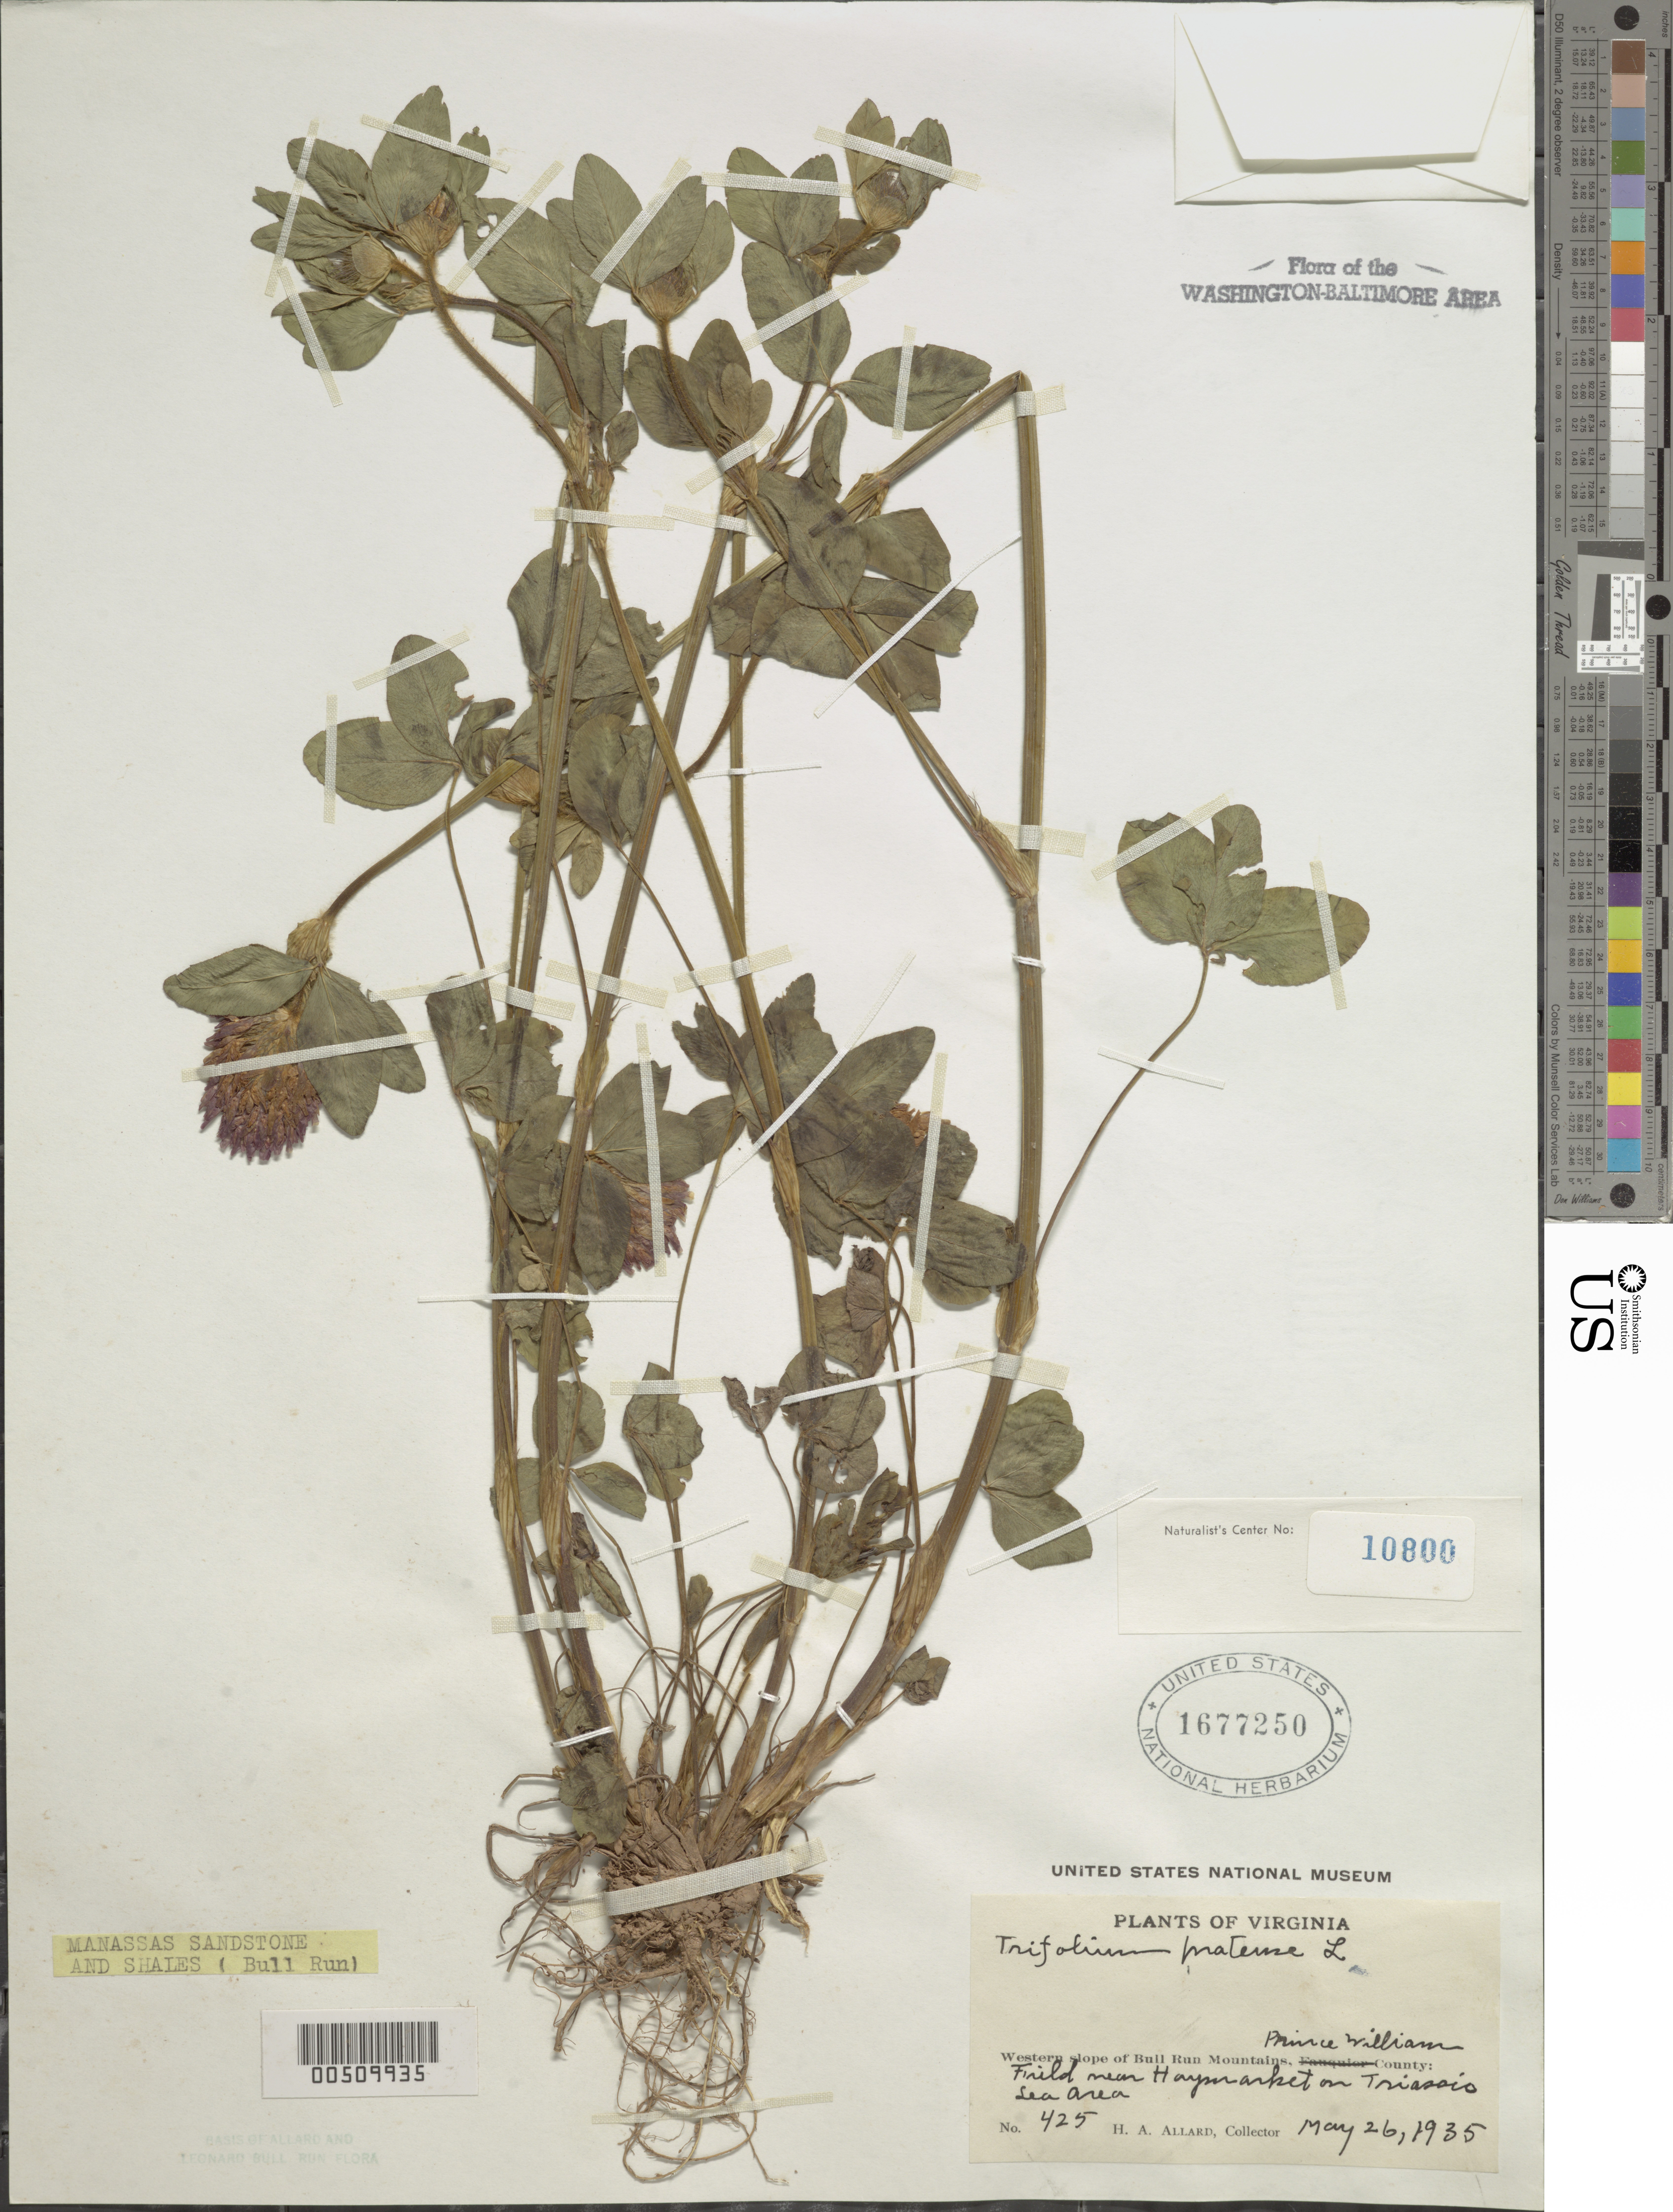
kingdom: Plantae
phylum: Tracheophyta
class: Magnoliopsida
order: Fabales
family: Fabaceae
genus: Trifolium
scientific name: Trifolium pratense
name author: L.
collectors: H. A. Allard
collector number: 425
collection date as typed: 26 May 1935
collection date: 1935-05-26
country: United States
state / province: Virginia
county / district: Prince William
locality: Bull Run Mts., Haymarket Bull Run Mts.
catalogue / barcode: US 1677250